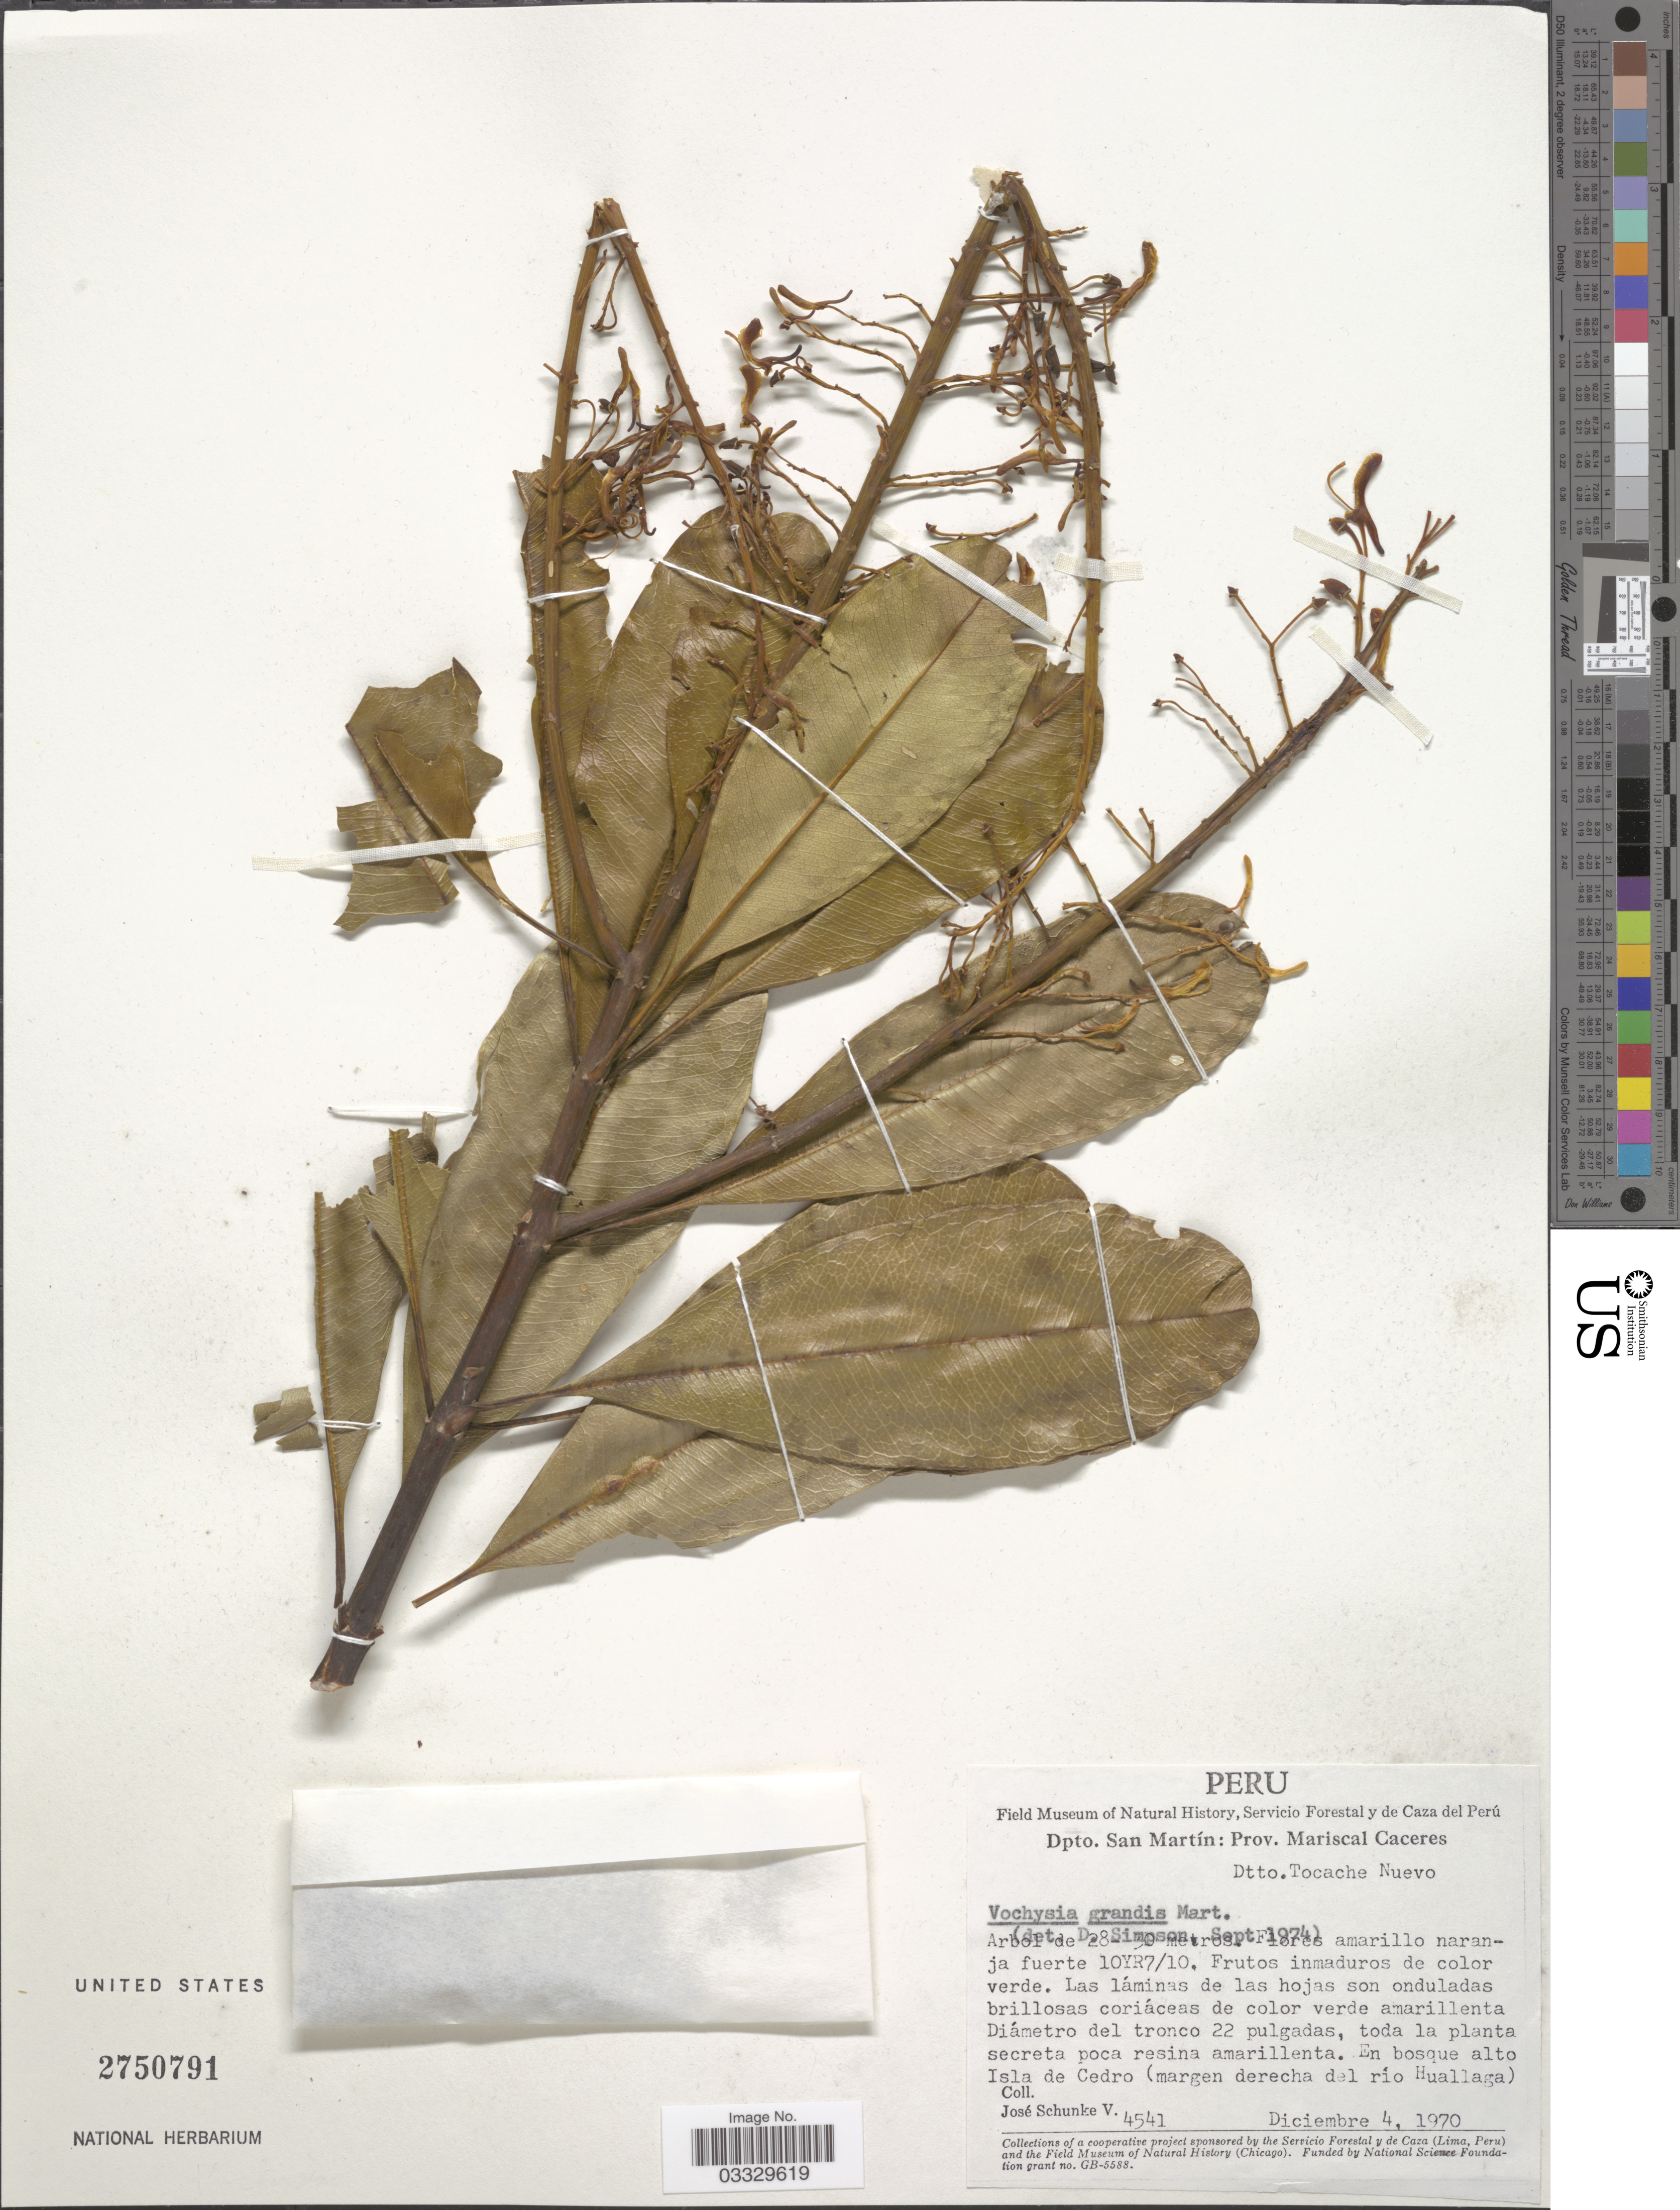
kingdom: Plantae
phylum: Tracheophyta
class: Magnoliopsida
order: Myrtales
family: Vochysiaceae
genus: Vochysia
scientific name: Vochysia grandis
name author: Mart.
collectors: J. Schunke Vigo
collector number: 4541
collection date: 1970-12-04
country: Peru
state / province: San Martín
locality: Dpto. San Martín: Prov. Mariscal Caceres. Dtto. Tocache Nuevo. En bosque alto Isla de Cedro (margen derecha del río Huallaga).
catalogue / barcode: US 2750791